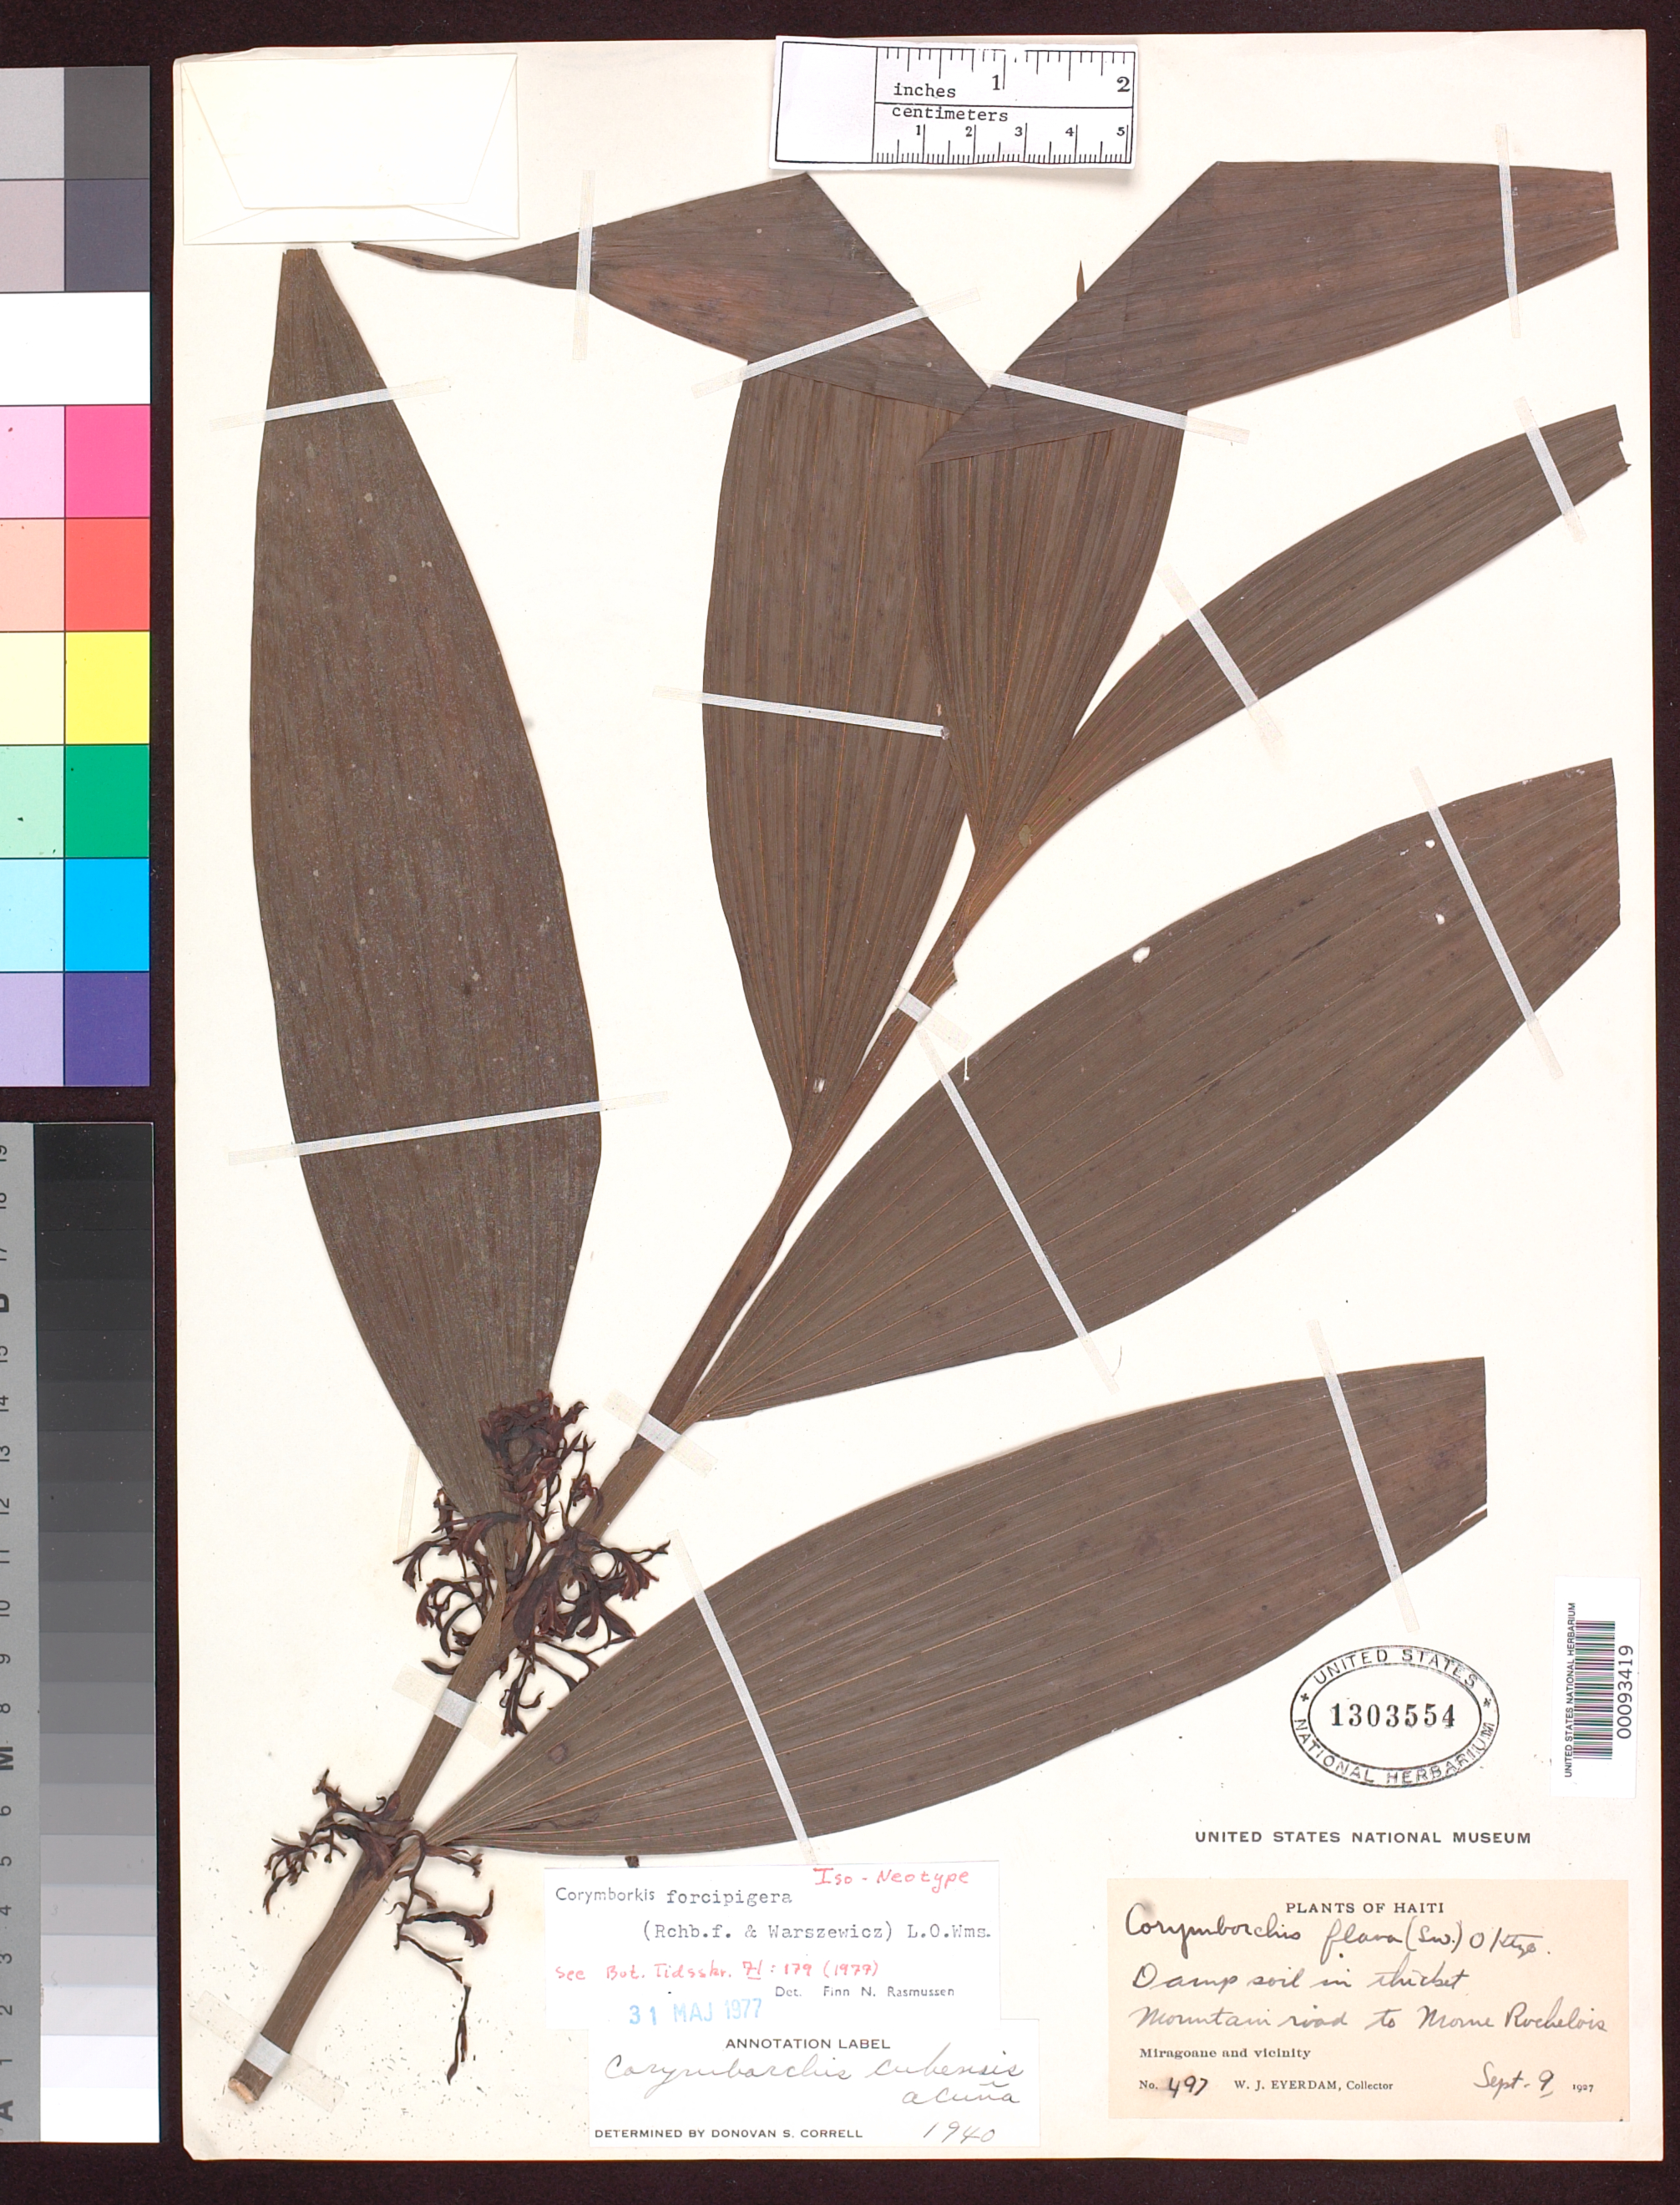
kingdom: Plantae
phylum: Tracheophyta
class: Magnoliopsida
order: Sapindales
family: Rutaceae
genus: Macrostylis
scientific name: Macrostylis forcipigera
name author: Rchb. f. & Warsz.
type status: Isoneotype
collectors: W. J. Eyerdam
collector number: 497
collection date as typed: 09 Sep 1927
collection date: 1927-09-09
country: Haiti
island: Hispaniola Island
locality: Miragoane, road to Mome rochelois.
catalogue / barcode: US 1303554